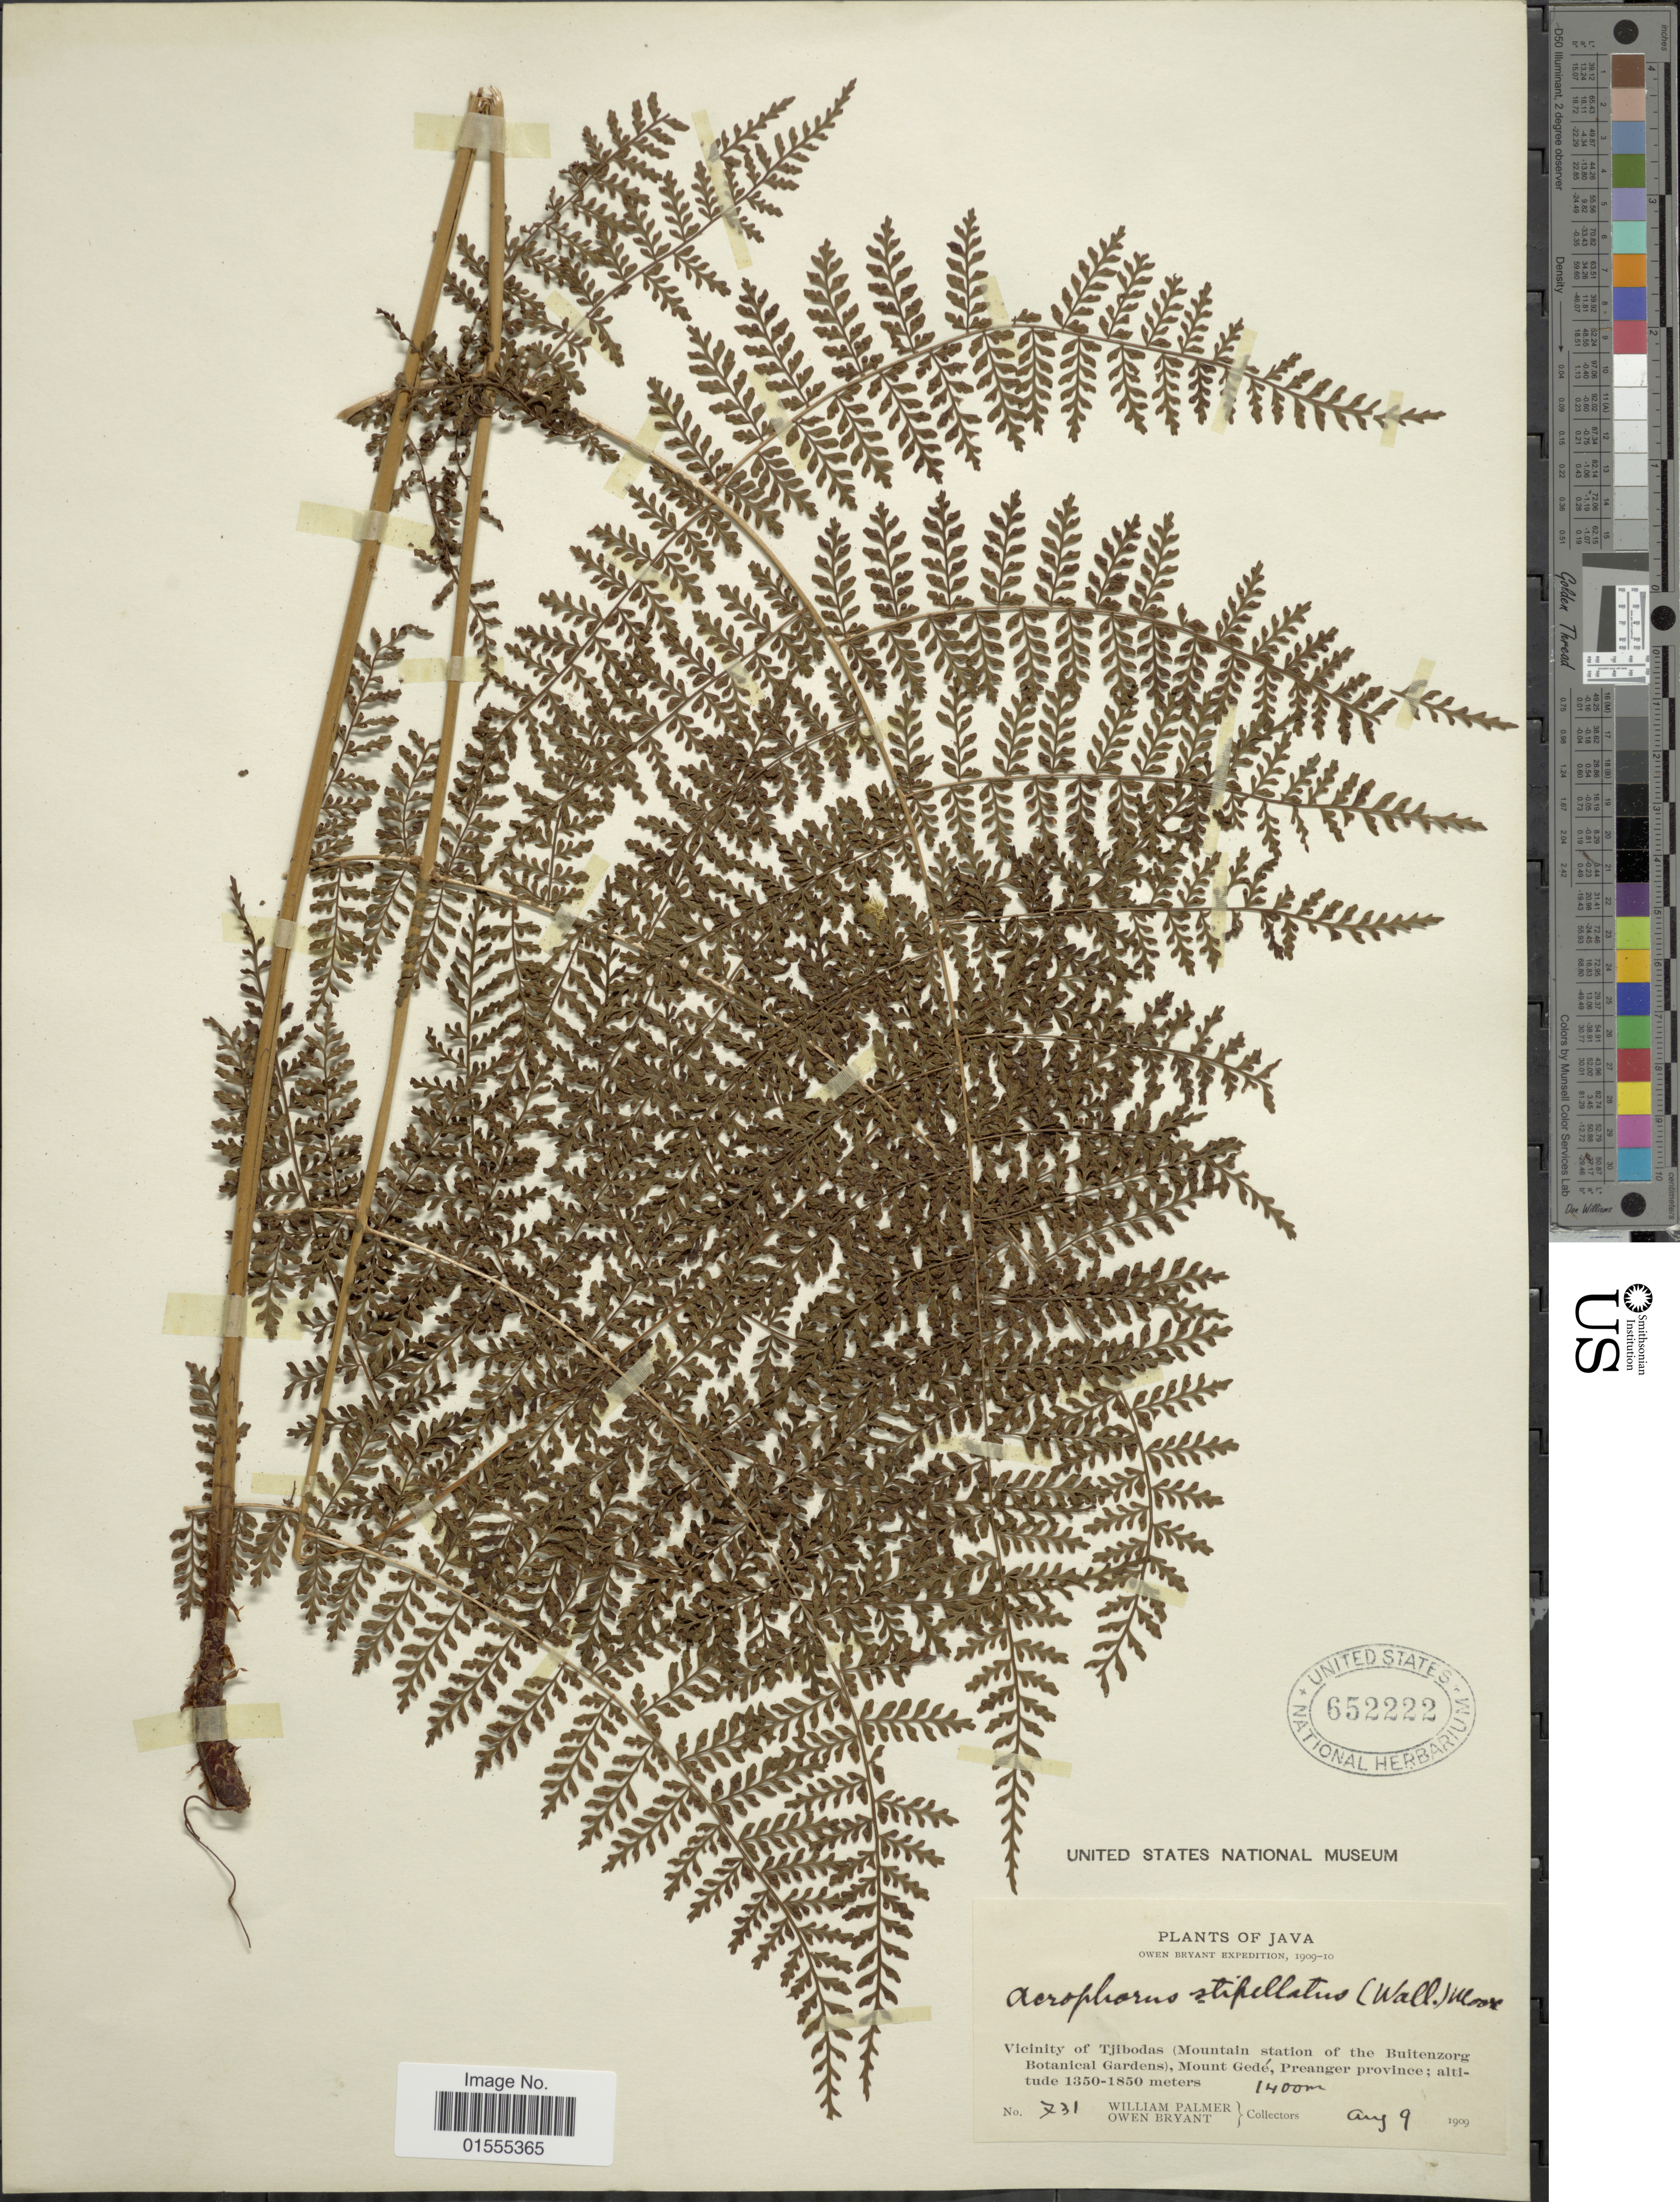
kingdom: Plantae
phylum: Tracheophyta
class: Polypodiopsida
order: Polypodiales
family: Dryopteridaceae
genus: Dryopteris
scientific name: Dryopteris nodosa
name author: (C. Presl) Li Bing Zhang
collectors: W. Palmer & O. Bryant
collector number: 731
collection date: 1909-08-09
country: Indonesia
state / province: Java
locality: Vicinity of Tjibodas (Mountain station of the Buitenzorg Botanical Gardens), Mount Gedé, preanger province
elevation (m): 1400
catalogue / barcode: US 652222